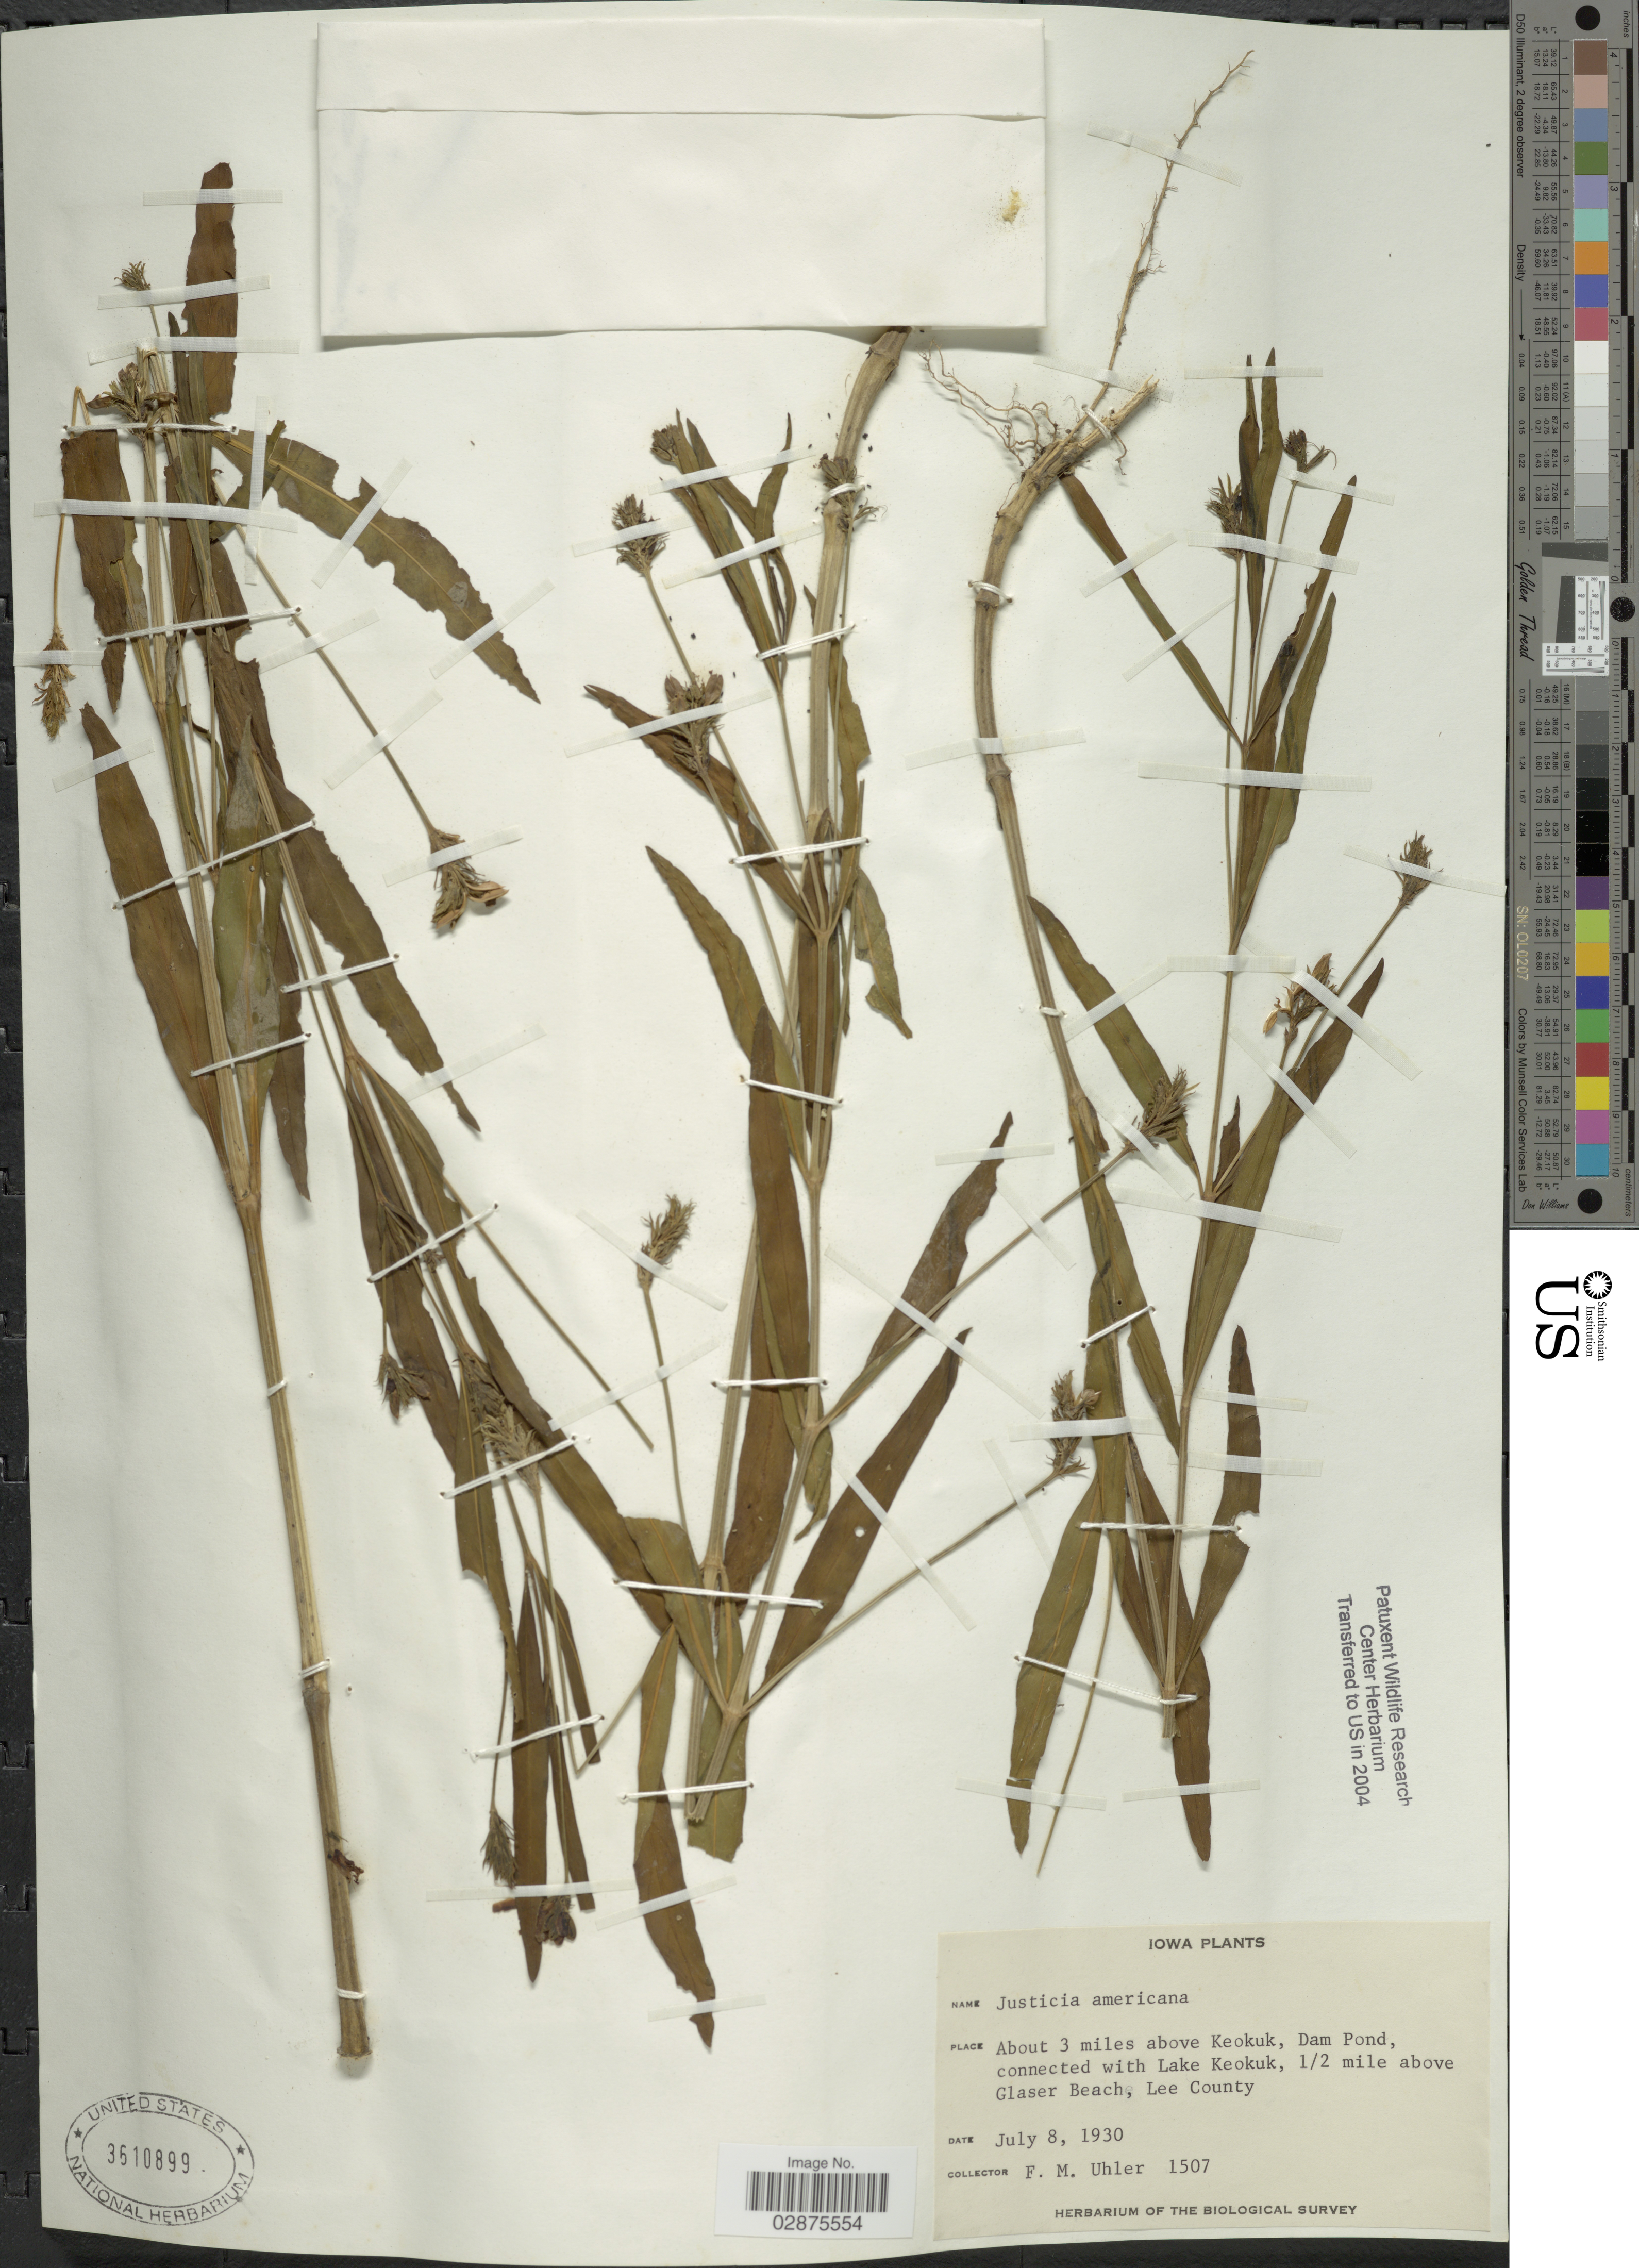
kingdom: Plantae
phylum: Tracheophyta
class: Magnoliopsida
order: Lamiales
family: Acanthaceae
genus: Justicia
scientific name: Justicia americana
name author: (L.) Vahl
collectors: F. M. Uhler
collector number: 1507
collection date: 1930-07-08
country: United States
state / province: Iowa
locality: About 3 miles above Keokuk, Dam Pond, connected with Lake Keokuk, 1/2 mile above Glaser Beach, Lee County.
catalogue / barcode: US 3510899